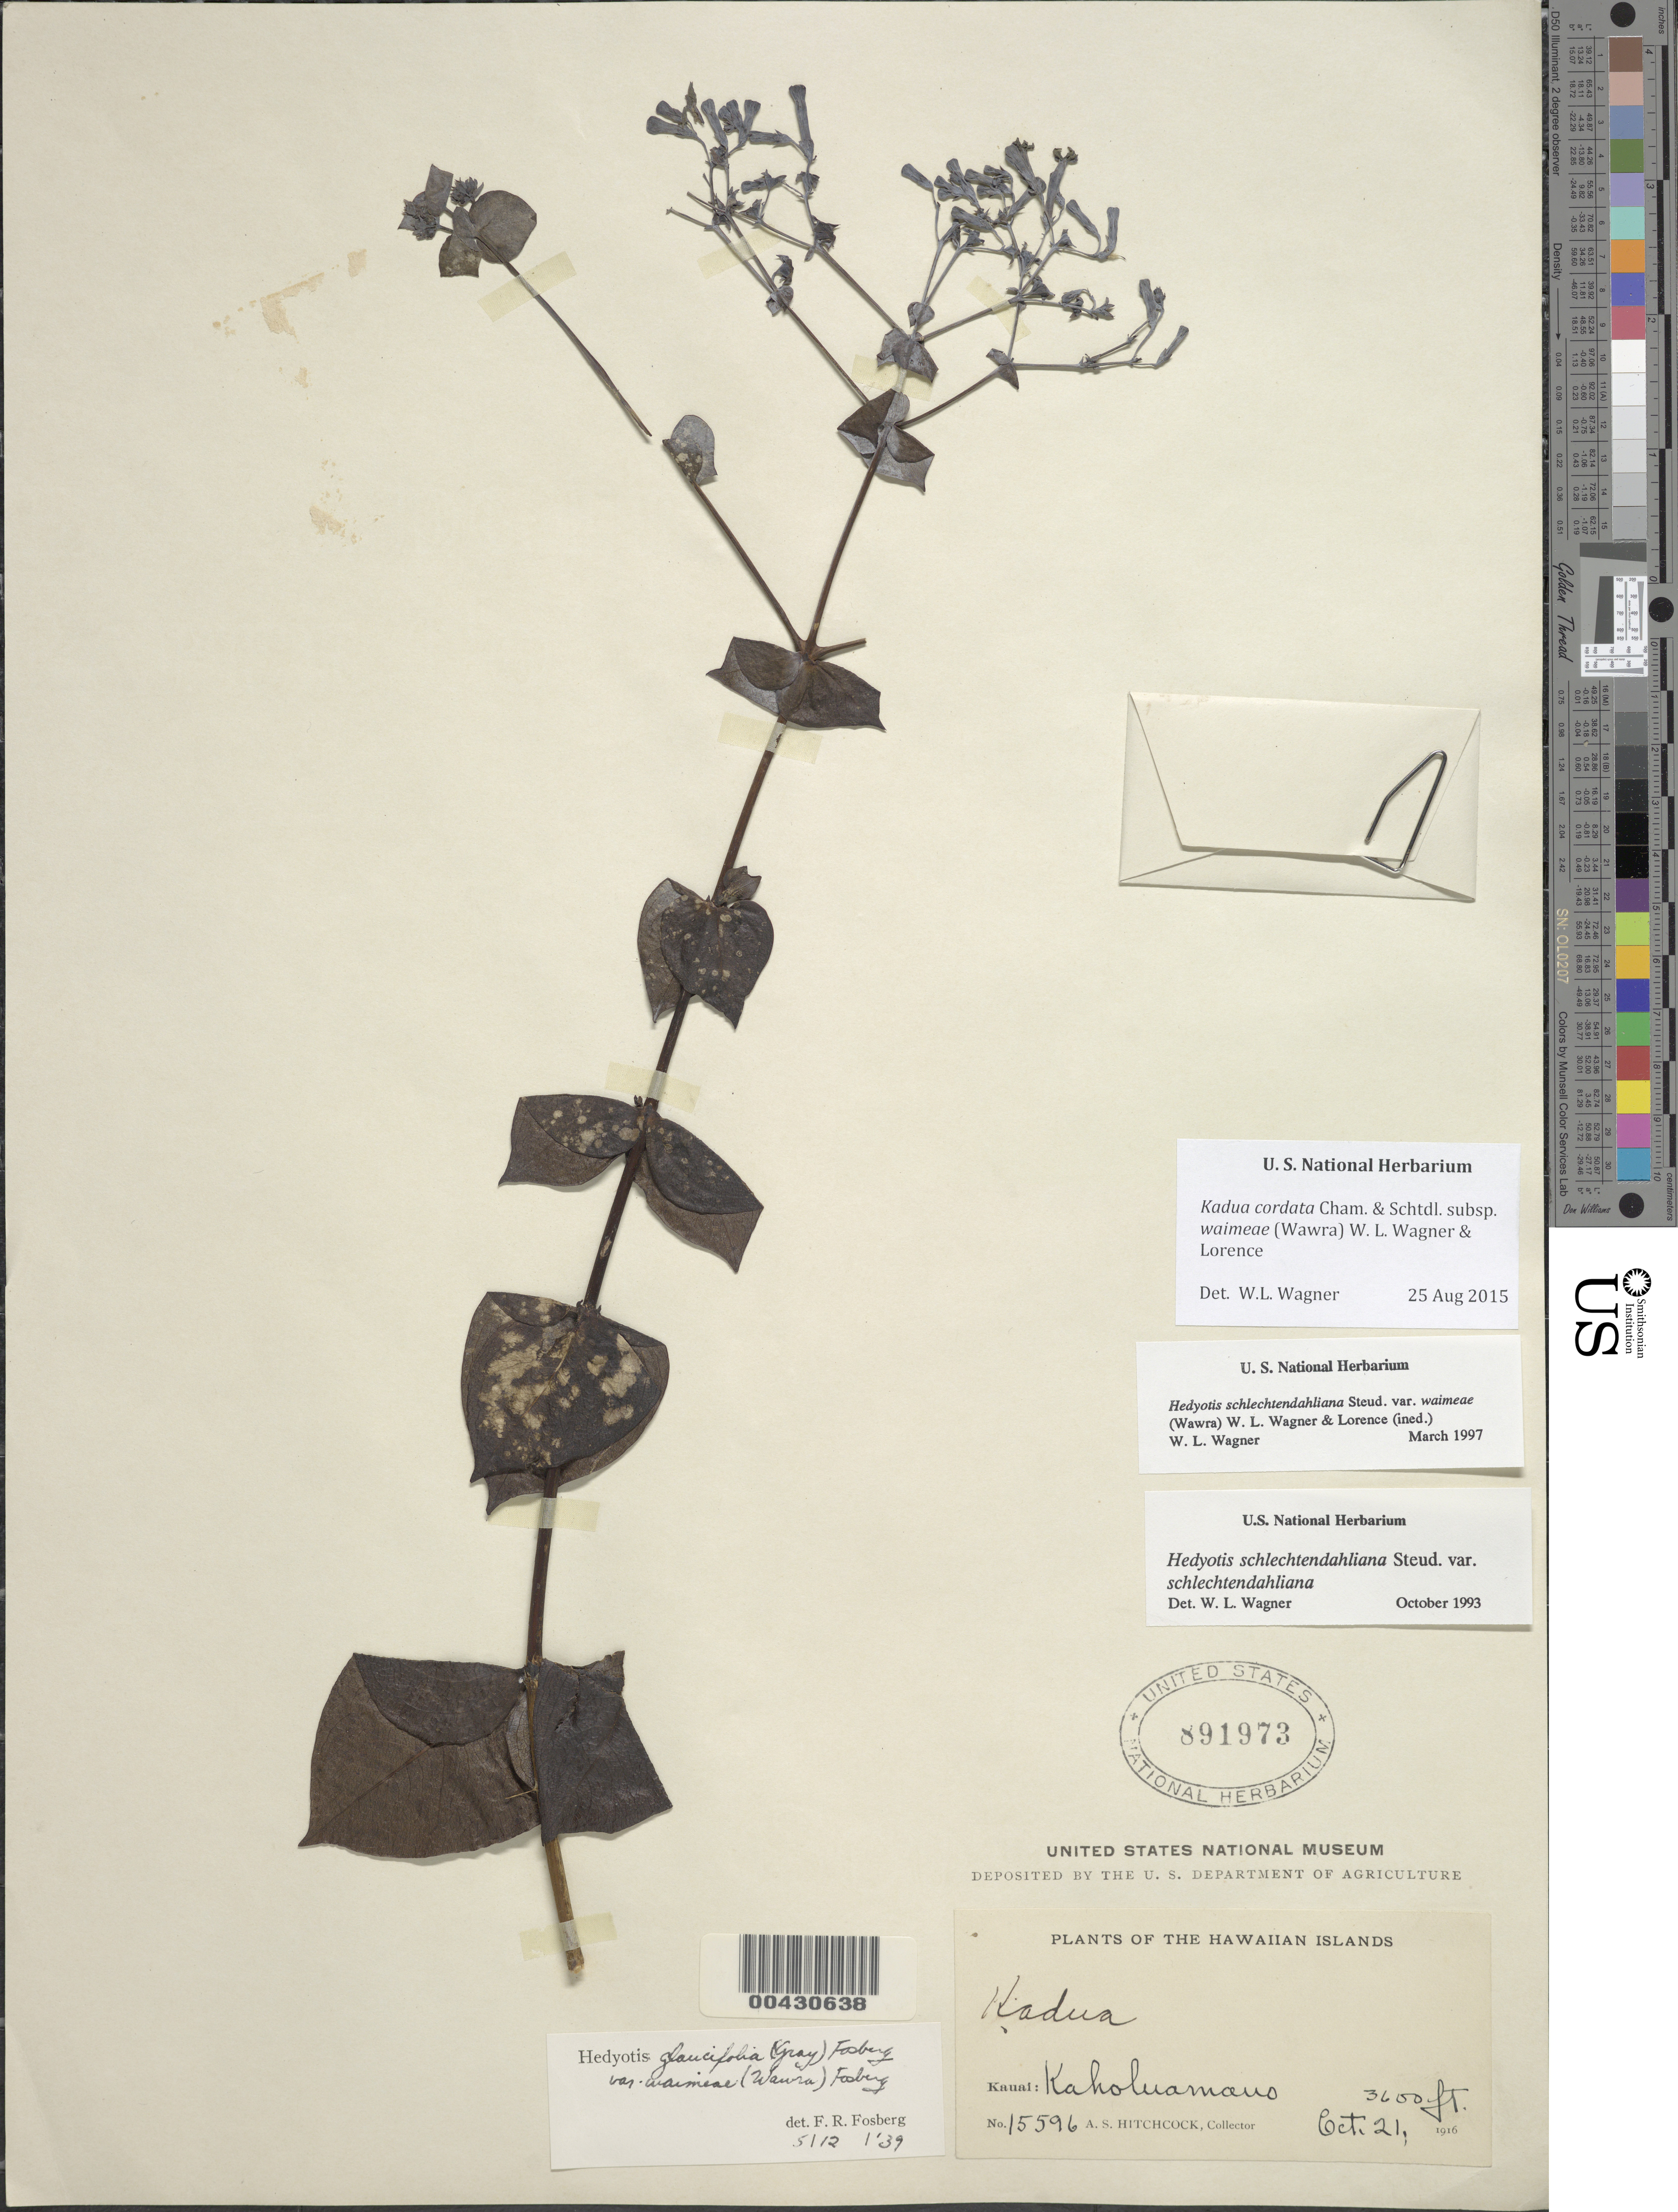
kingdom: Plantae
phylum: Tracheophyta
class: Magnoliopsida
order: Gentianales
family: Rubiaceae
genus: Kadua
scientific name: Kadua cordata subsp. waimeae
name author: (Wawra) W.L. Wagner & Lorence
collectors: A. S. Hitchcock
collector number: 15596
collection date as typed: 21 Oct 1916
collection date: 1916-10-21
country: United States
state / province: Hawaii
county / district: Kauai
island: Kaua'i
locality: Kaholuamano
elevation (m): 1097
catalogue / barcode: US 891973